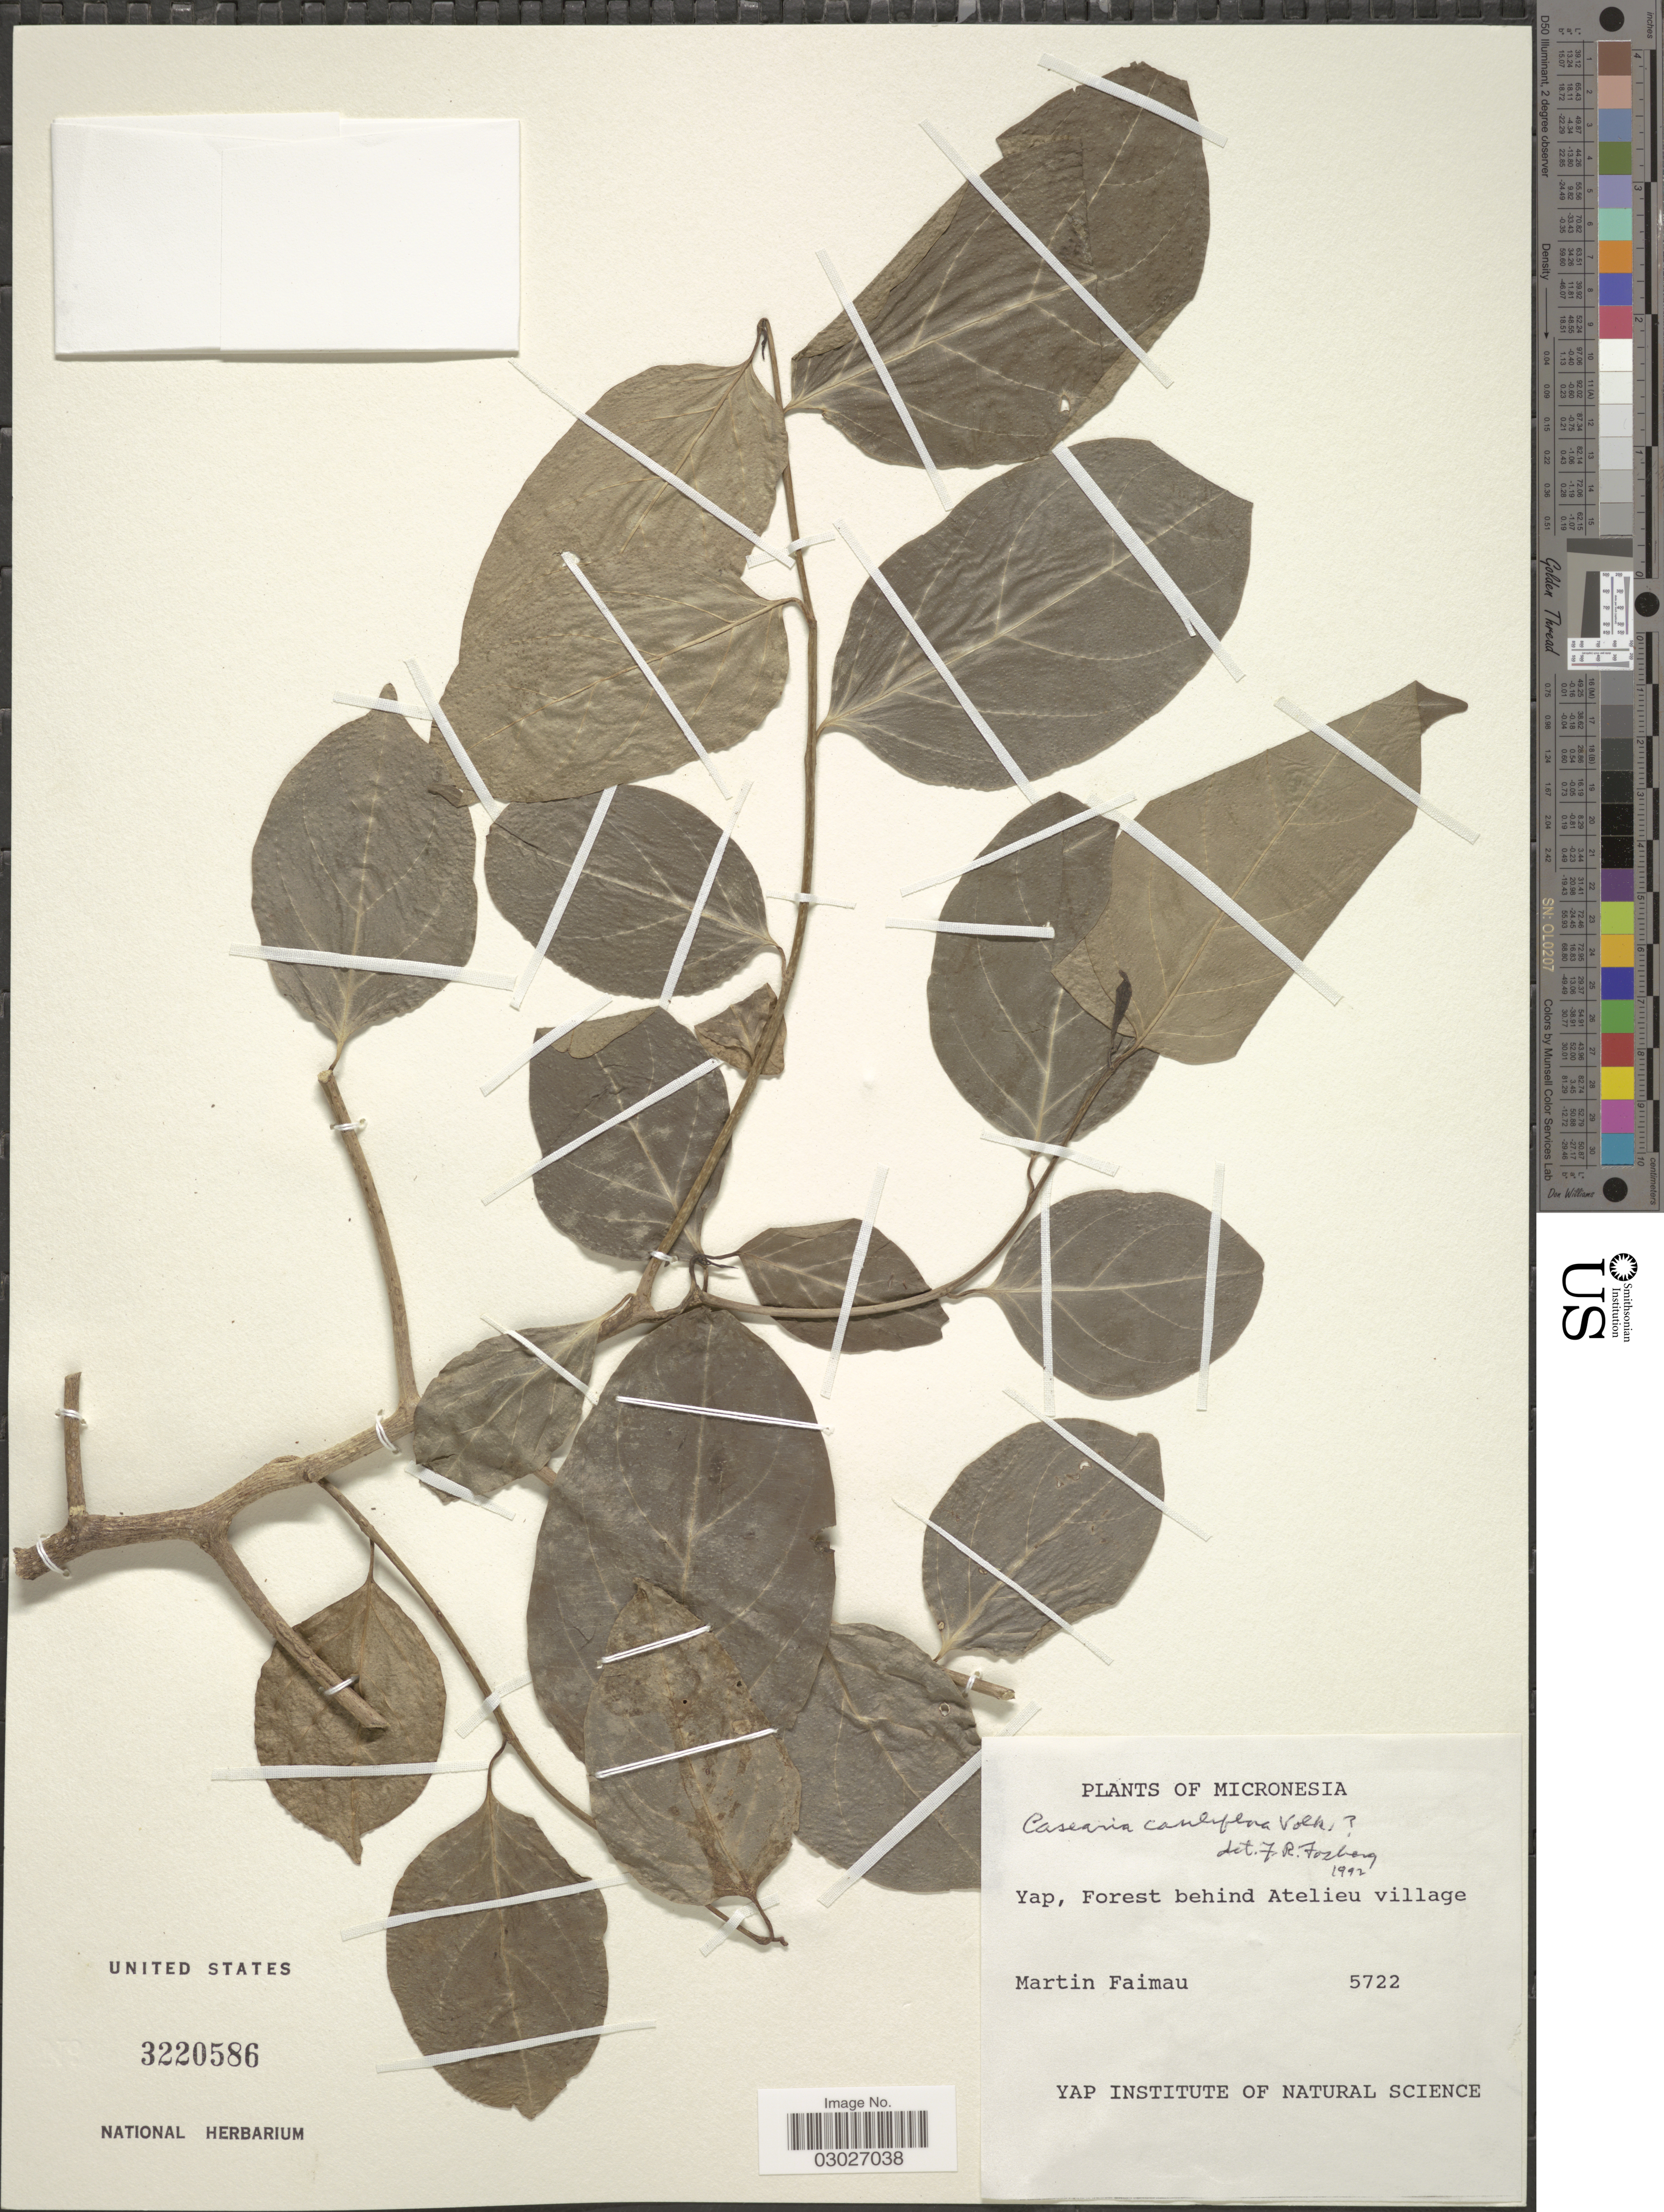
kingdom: Plantae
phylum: Tracheophyta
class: Magnoliopsida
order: Malpighiales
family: Salicaceae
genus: Casearia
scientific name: Casearia cauliflora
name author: Volkens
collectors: M. Faimau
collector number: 5722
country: Micronesia, Federated States of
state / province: Yap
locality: Micronesia. Forest behind Atelieu village.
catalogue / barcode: US 3220586